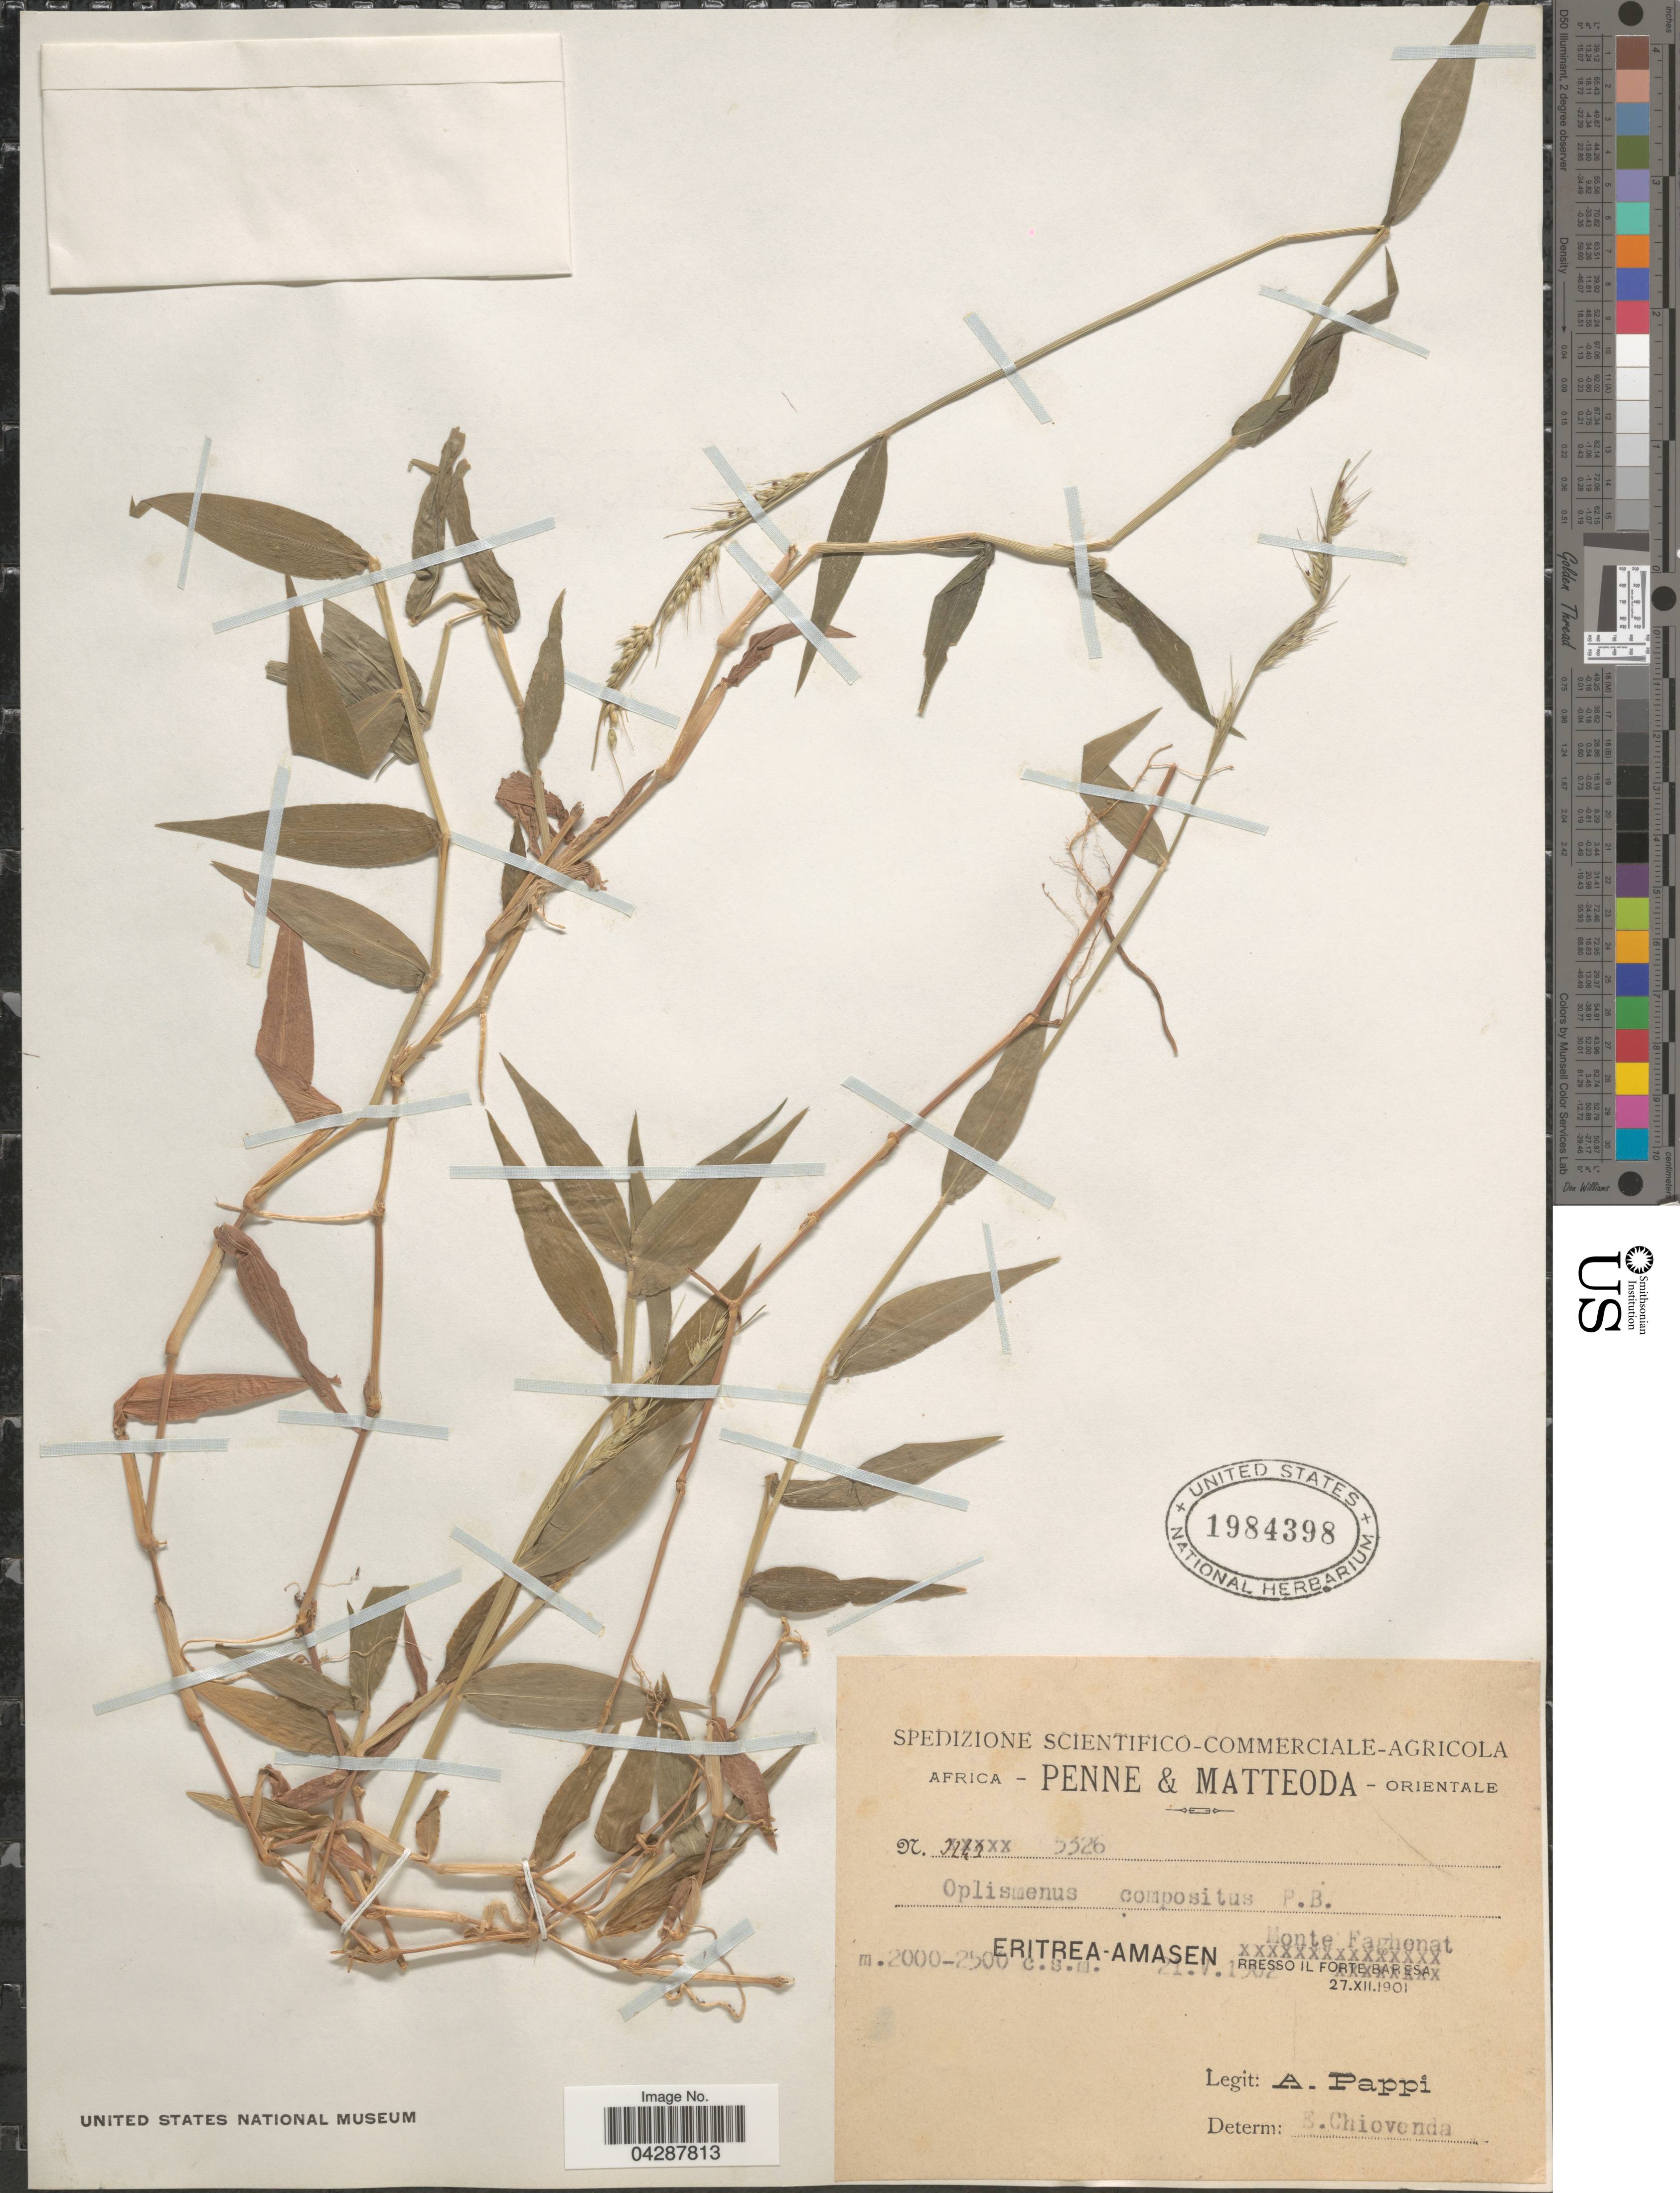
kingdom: Plantae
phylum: Tracheophyta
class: Liliopsida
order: Poales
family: Poaceae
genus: Oplismenus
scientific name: Oplismenus compositus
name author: (L.) P. Beauv.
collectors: A. Pappi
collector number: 5326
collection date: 1902-05-21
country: Eritrea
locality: Africa Orientale. Eritrea-Amasen. Monte Faghenat.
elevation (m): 2000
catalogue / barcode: US 1984398